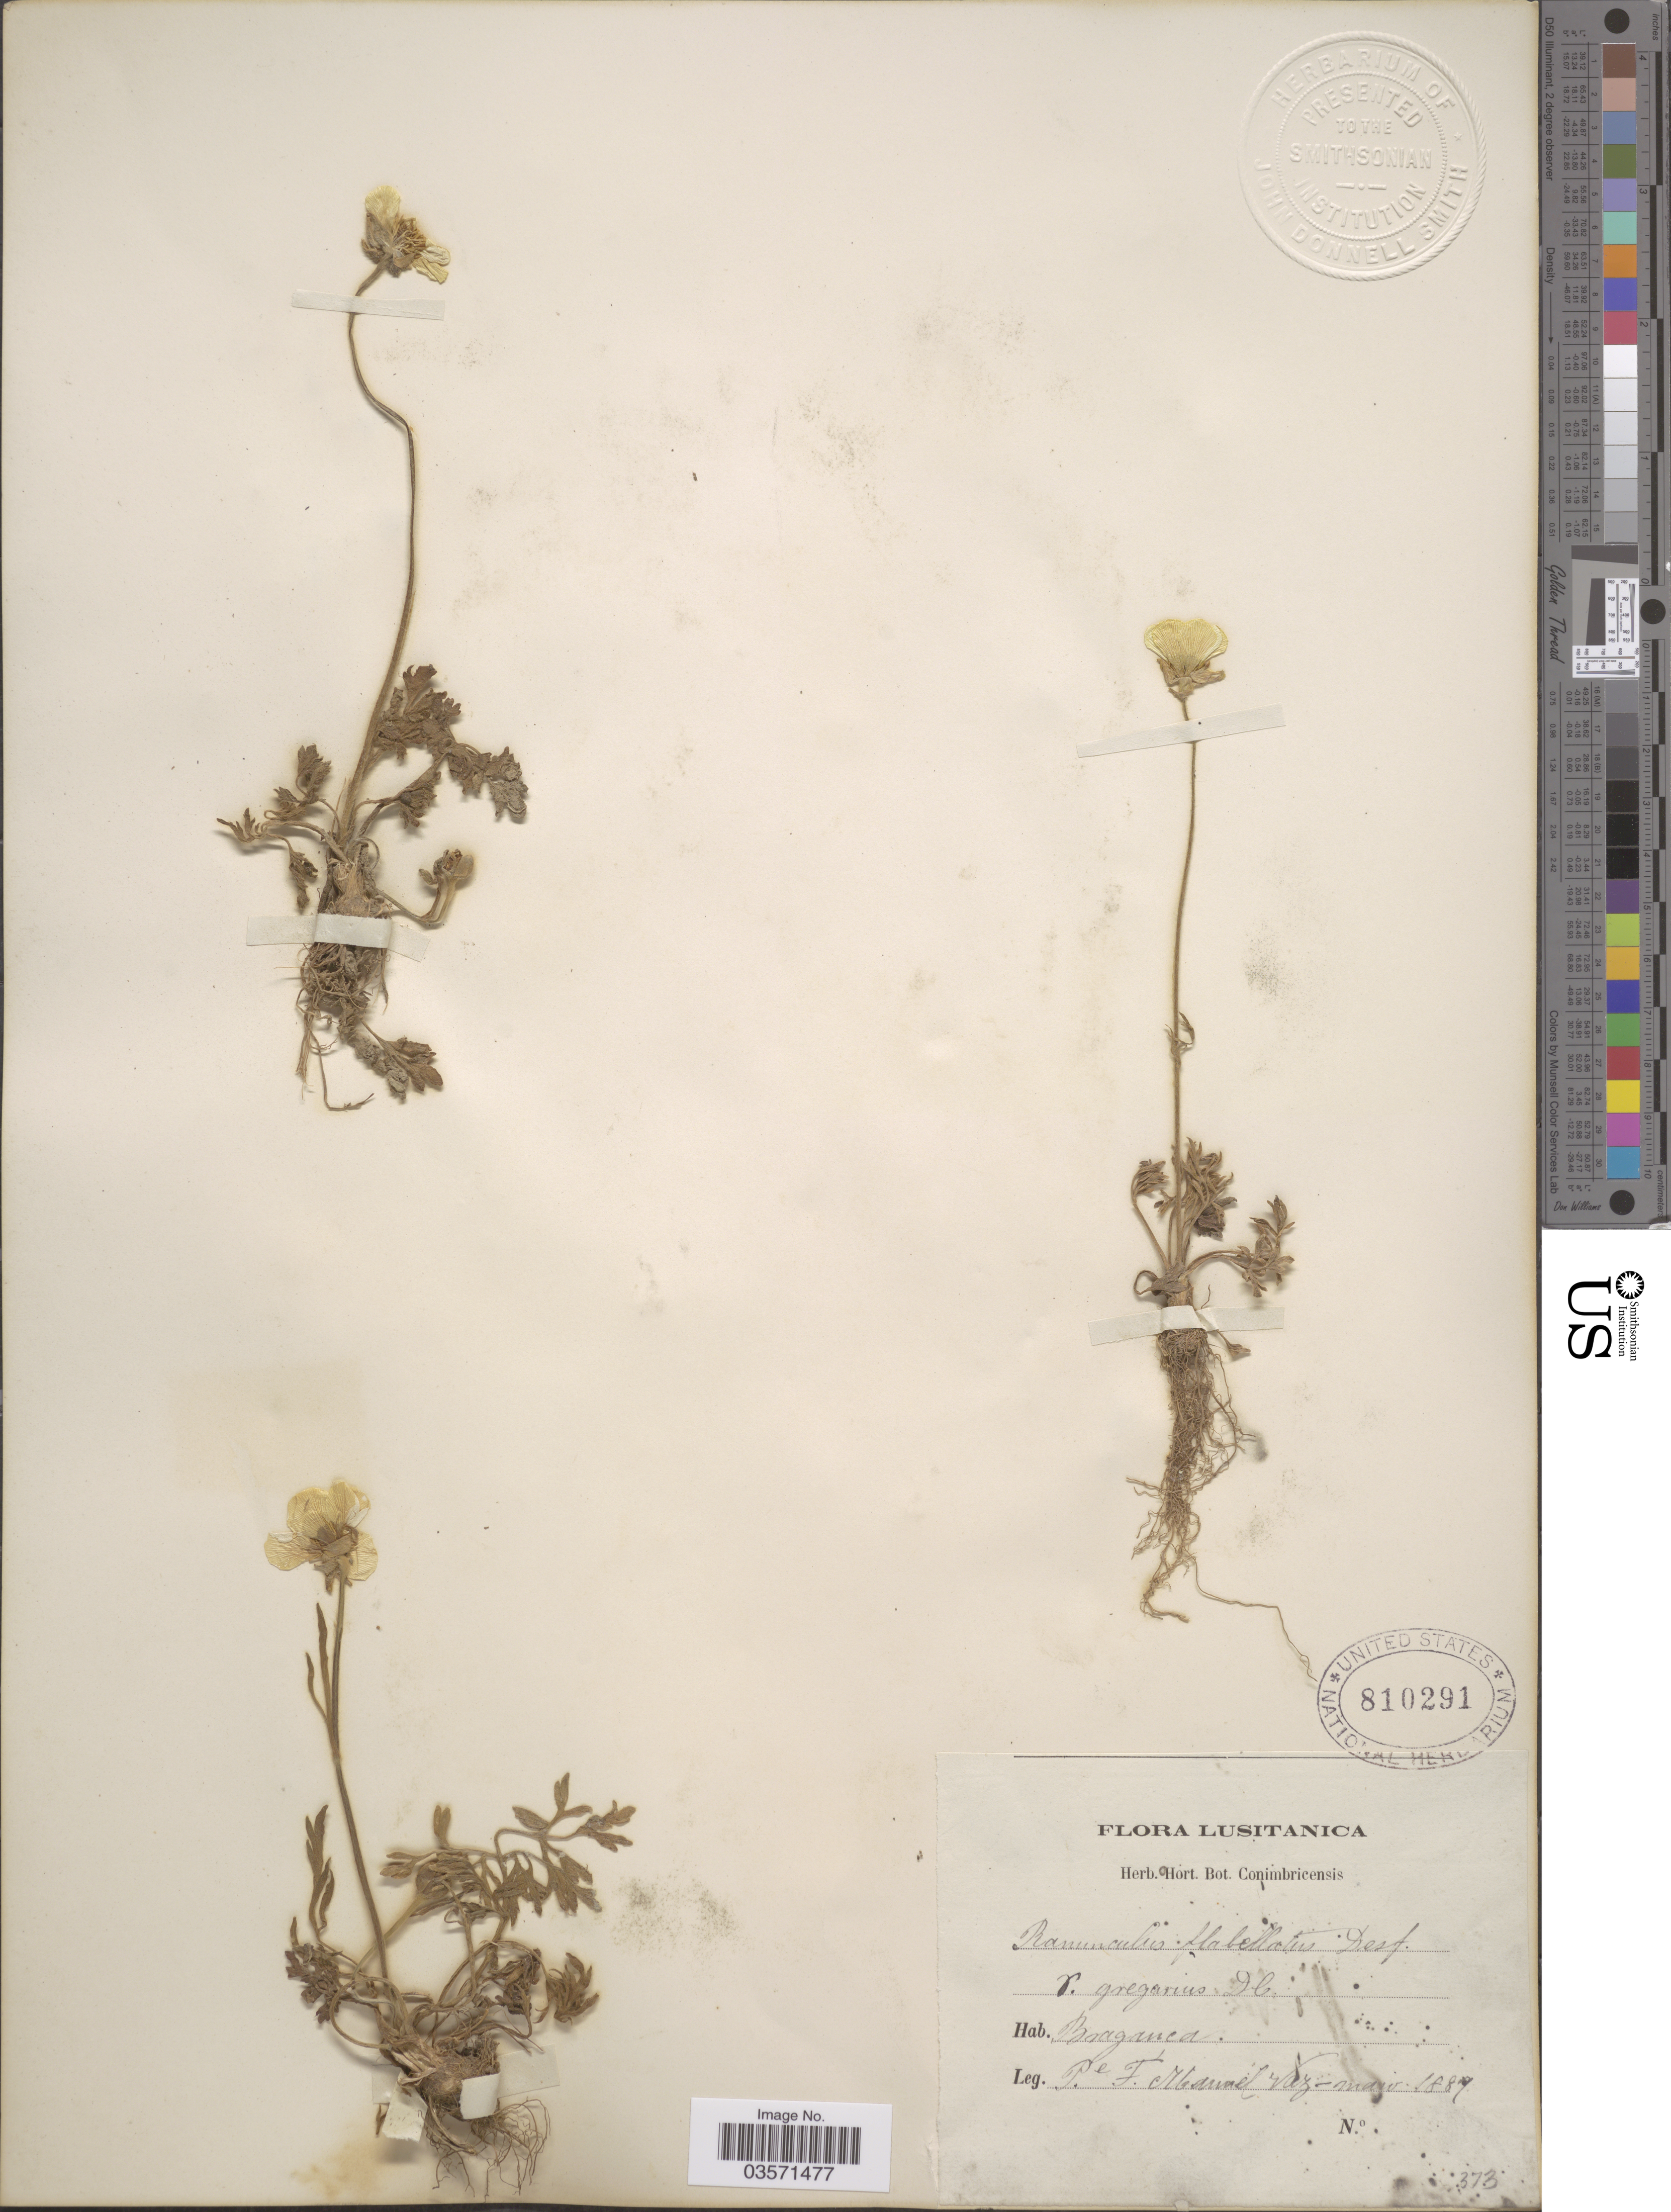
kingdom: Plantae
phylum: Tracheophyta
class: Magnoliopsida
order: Ranunculales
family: Ranunculaceae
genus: Ranunculus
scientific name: Ranunculus flabellaris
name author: Raf.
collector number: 373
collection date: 1887-05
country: Portugal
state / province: Braganca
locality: Lusitanica.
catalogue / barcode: US 810291